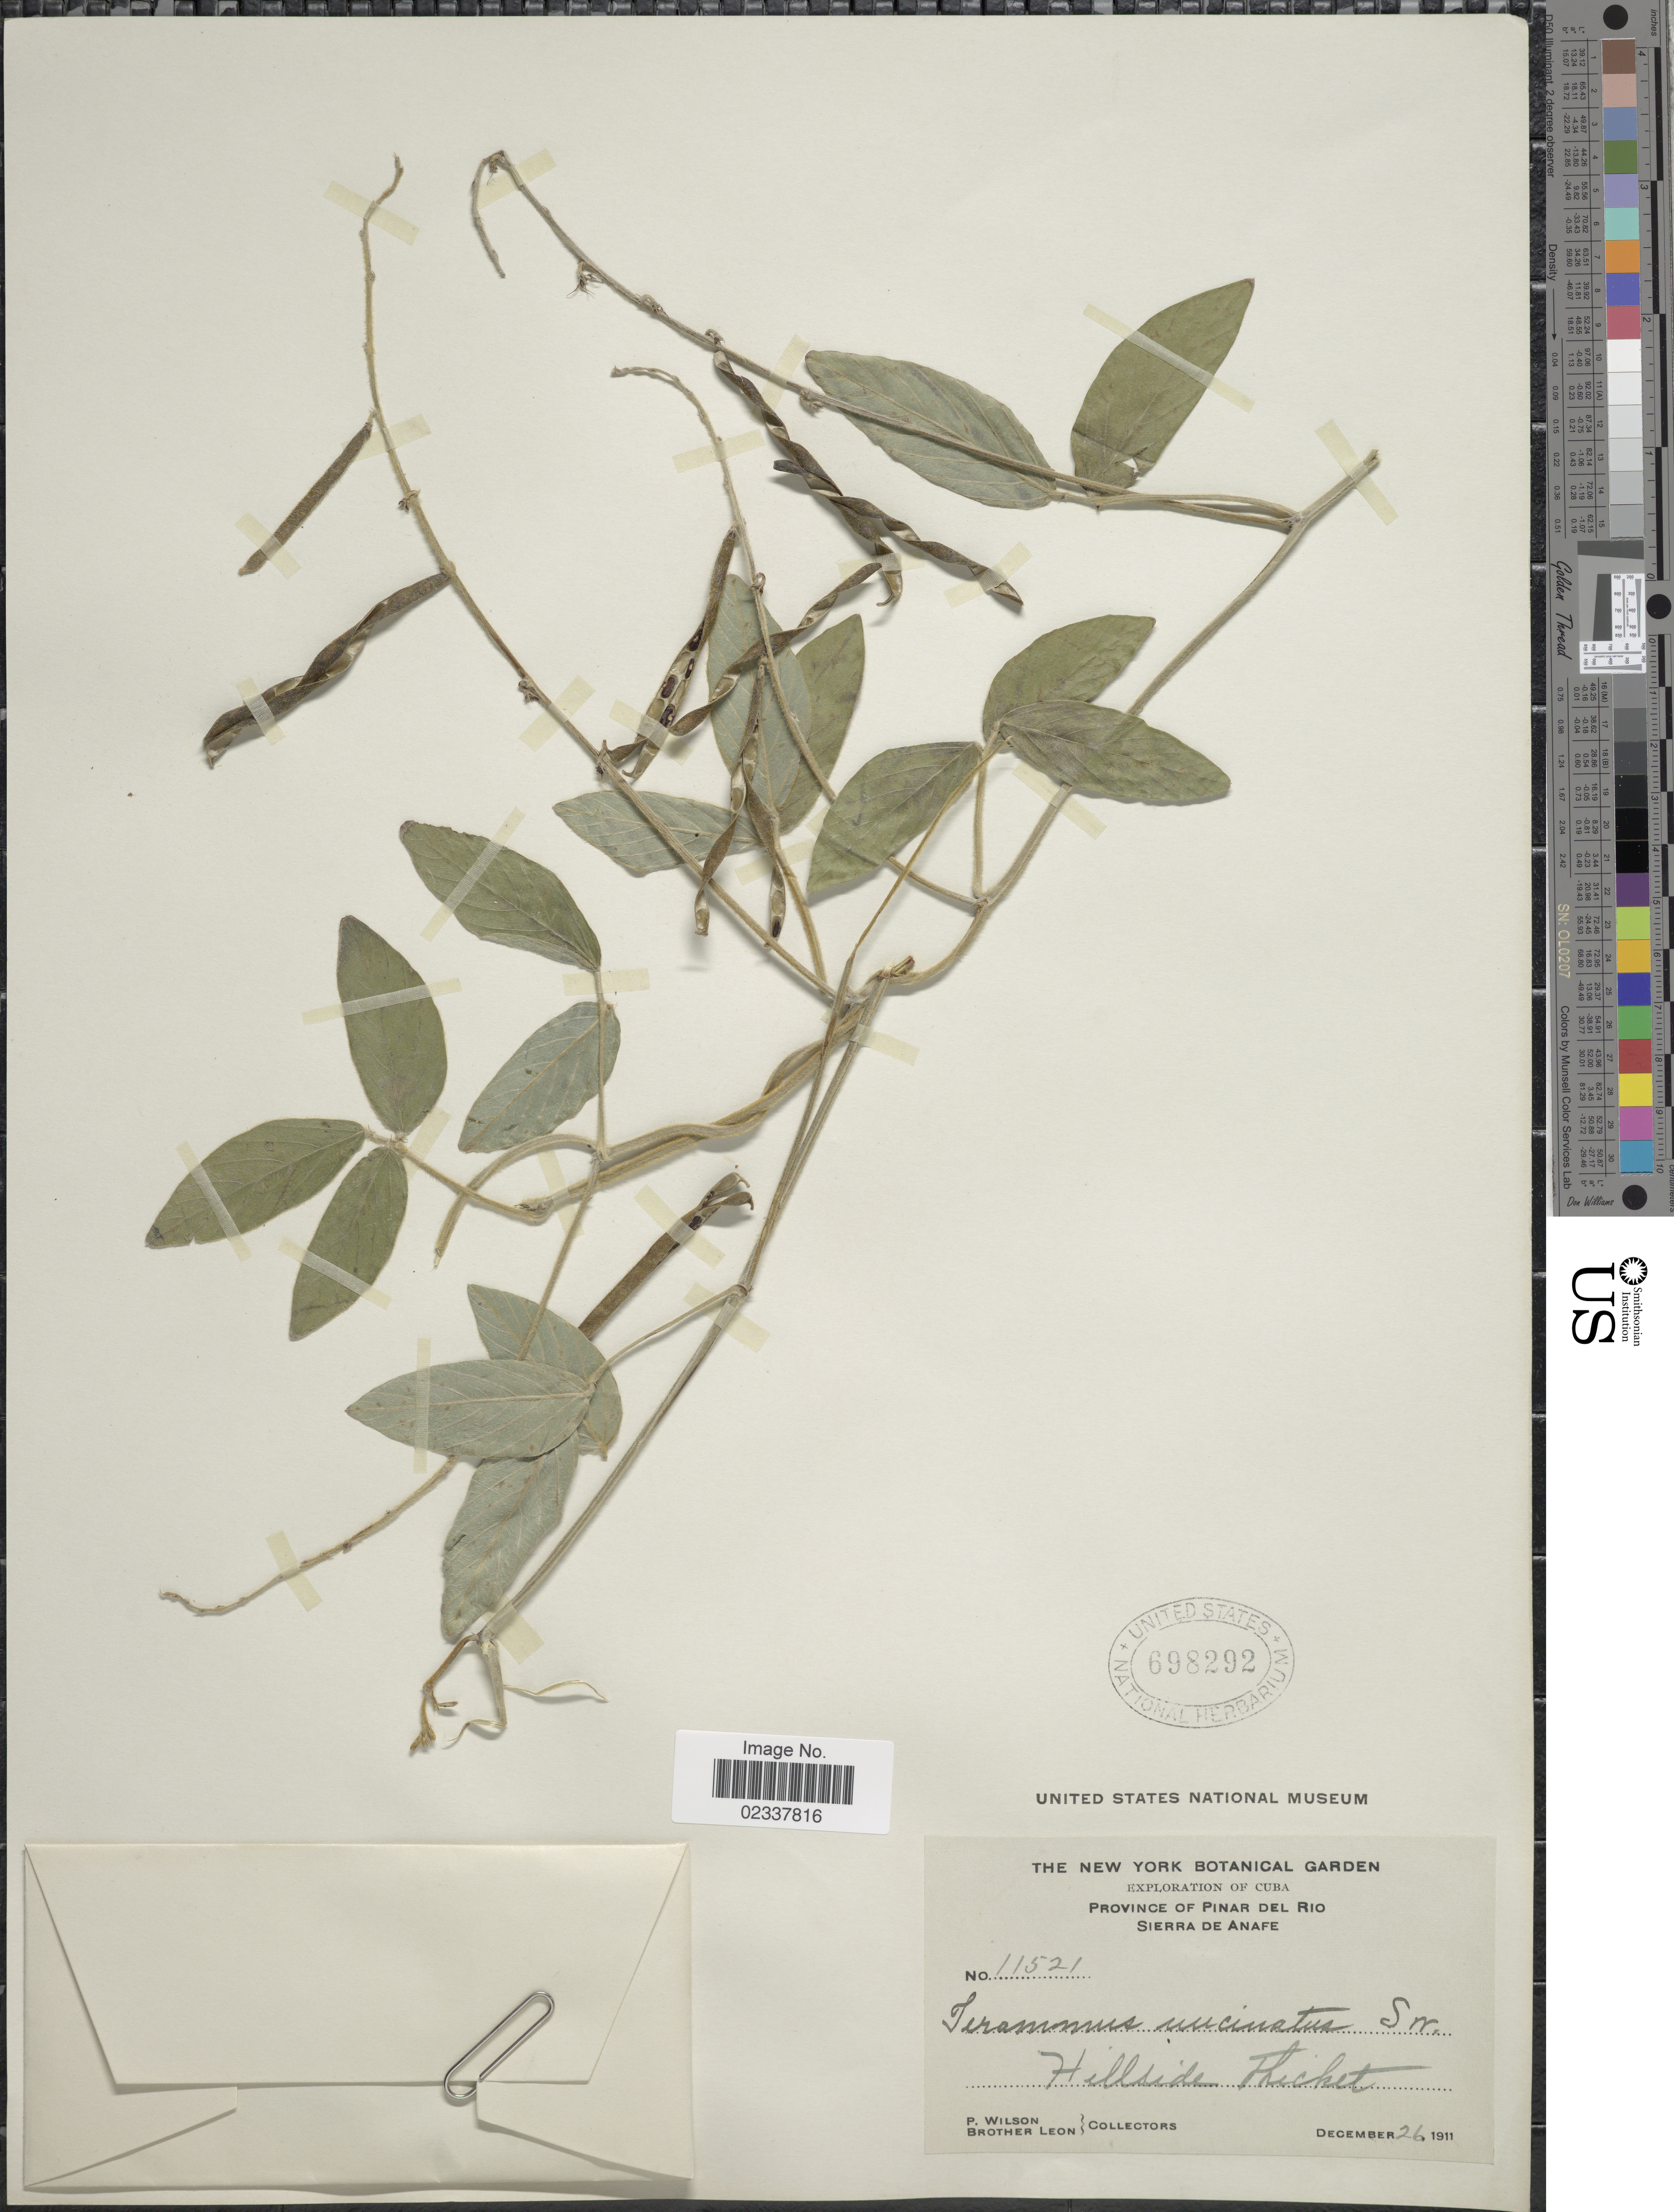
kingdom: Plantae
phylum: Tracheophyta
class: Magnoliopsida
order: Fabales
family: Fabaceae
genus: Teramnus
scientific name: Teramnus uncinatus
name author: (L.) Sw.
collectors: P. Wilson & Bro. León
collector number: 11521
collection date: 1911-12-26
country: Cuba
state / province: Pinar del Río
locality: Sierra de Anafe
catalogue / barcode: US 698292